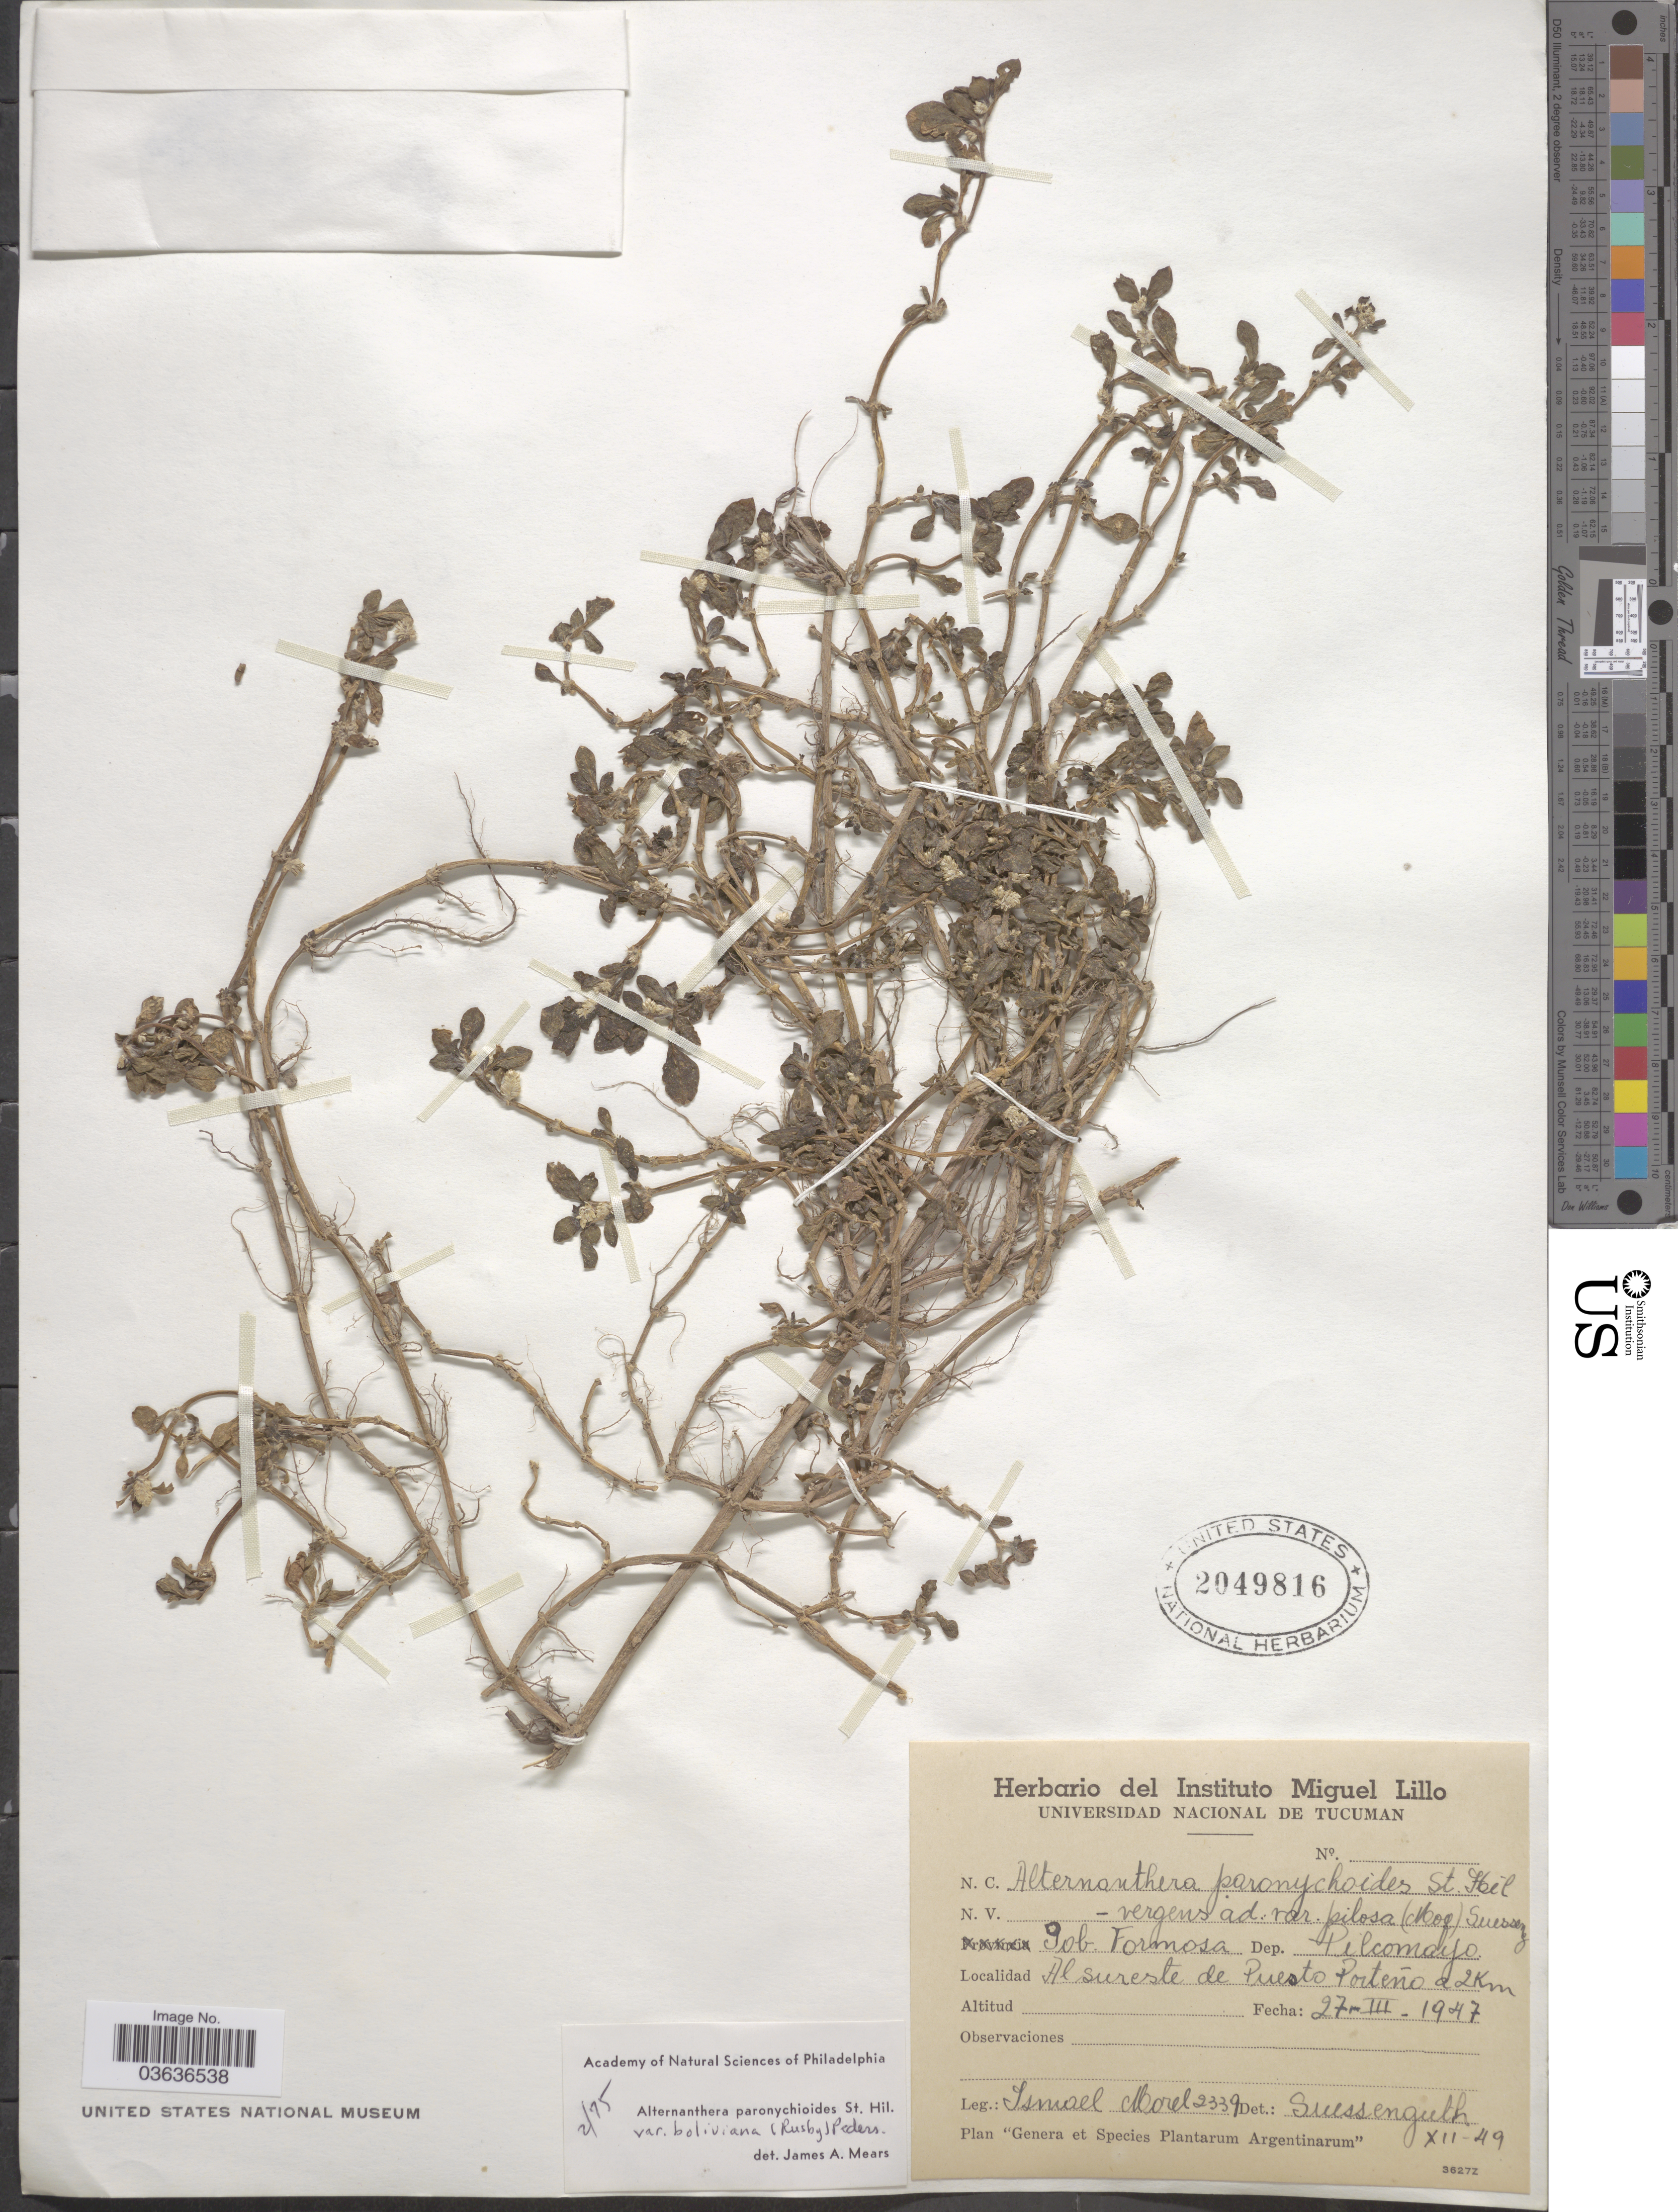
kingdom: Plantae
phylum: Tracheophyta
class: Magnoliopsida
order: Caryophyllales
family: Amaranthaceae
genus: Alternanthera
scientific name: Alternanthera polygonoides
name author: (L.) R. Br. ex Sweet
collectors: I. Morel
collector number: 2339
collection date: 1947-03-27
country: Argentina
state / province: Formosa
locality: Gob. Formosa. Dep. Pilcomayo. Al sureste de Puesto Porteño a 2 km.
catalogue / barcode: US 2049816